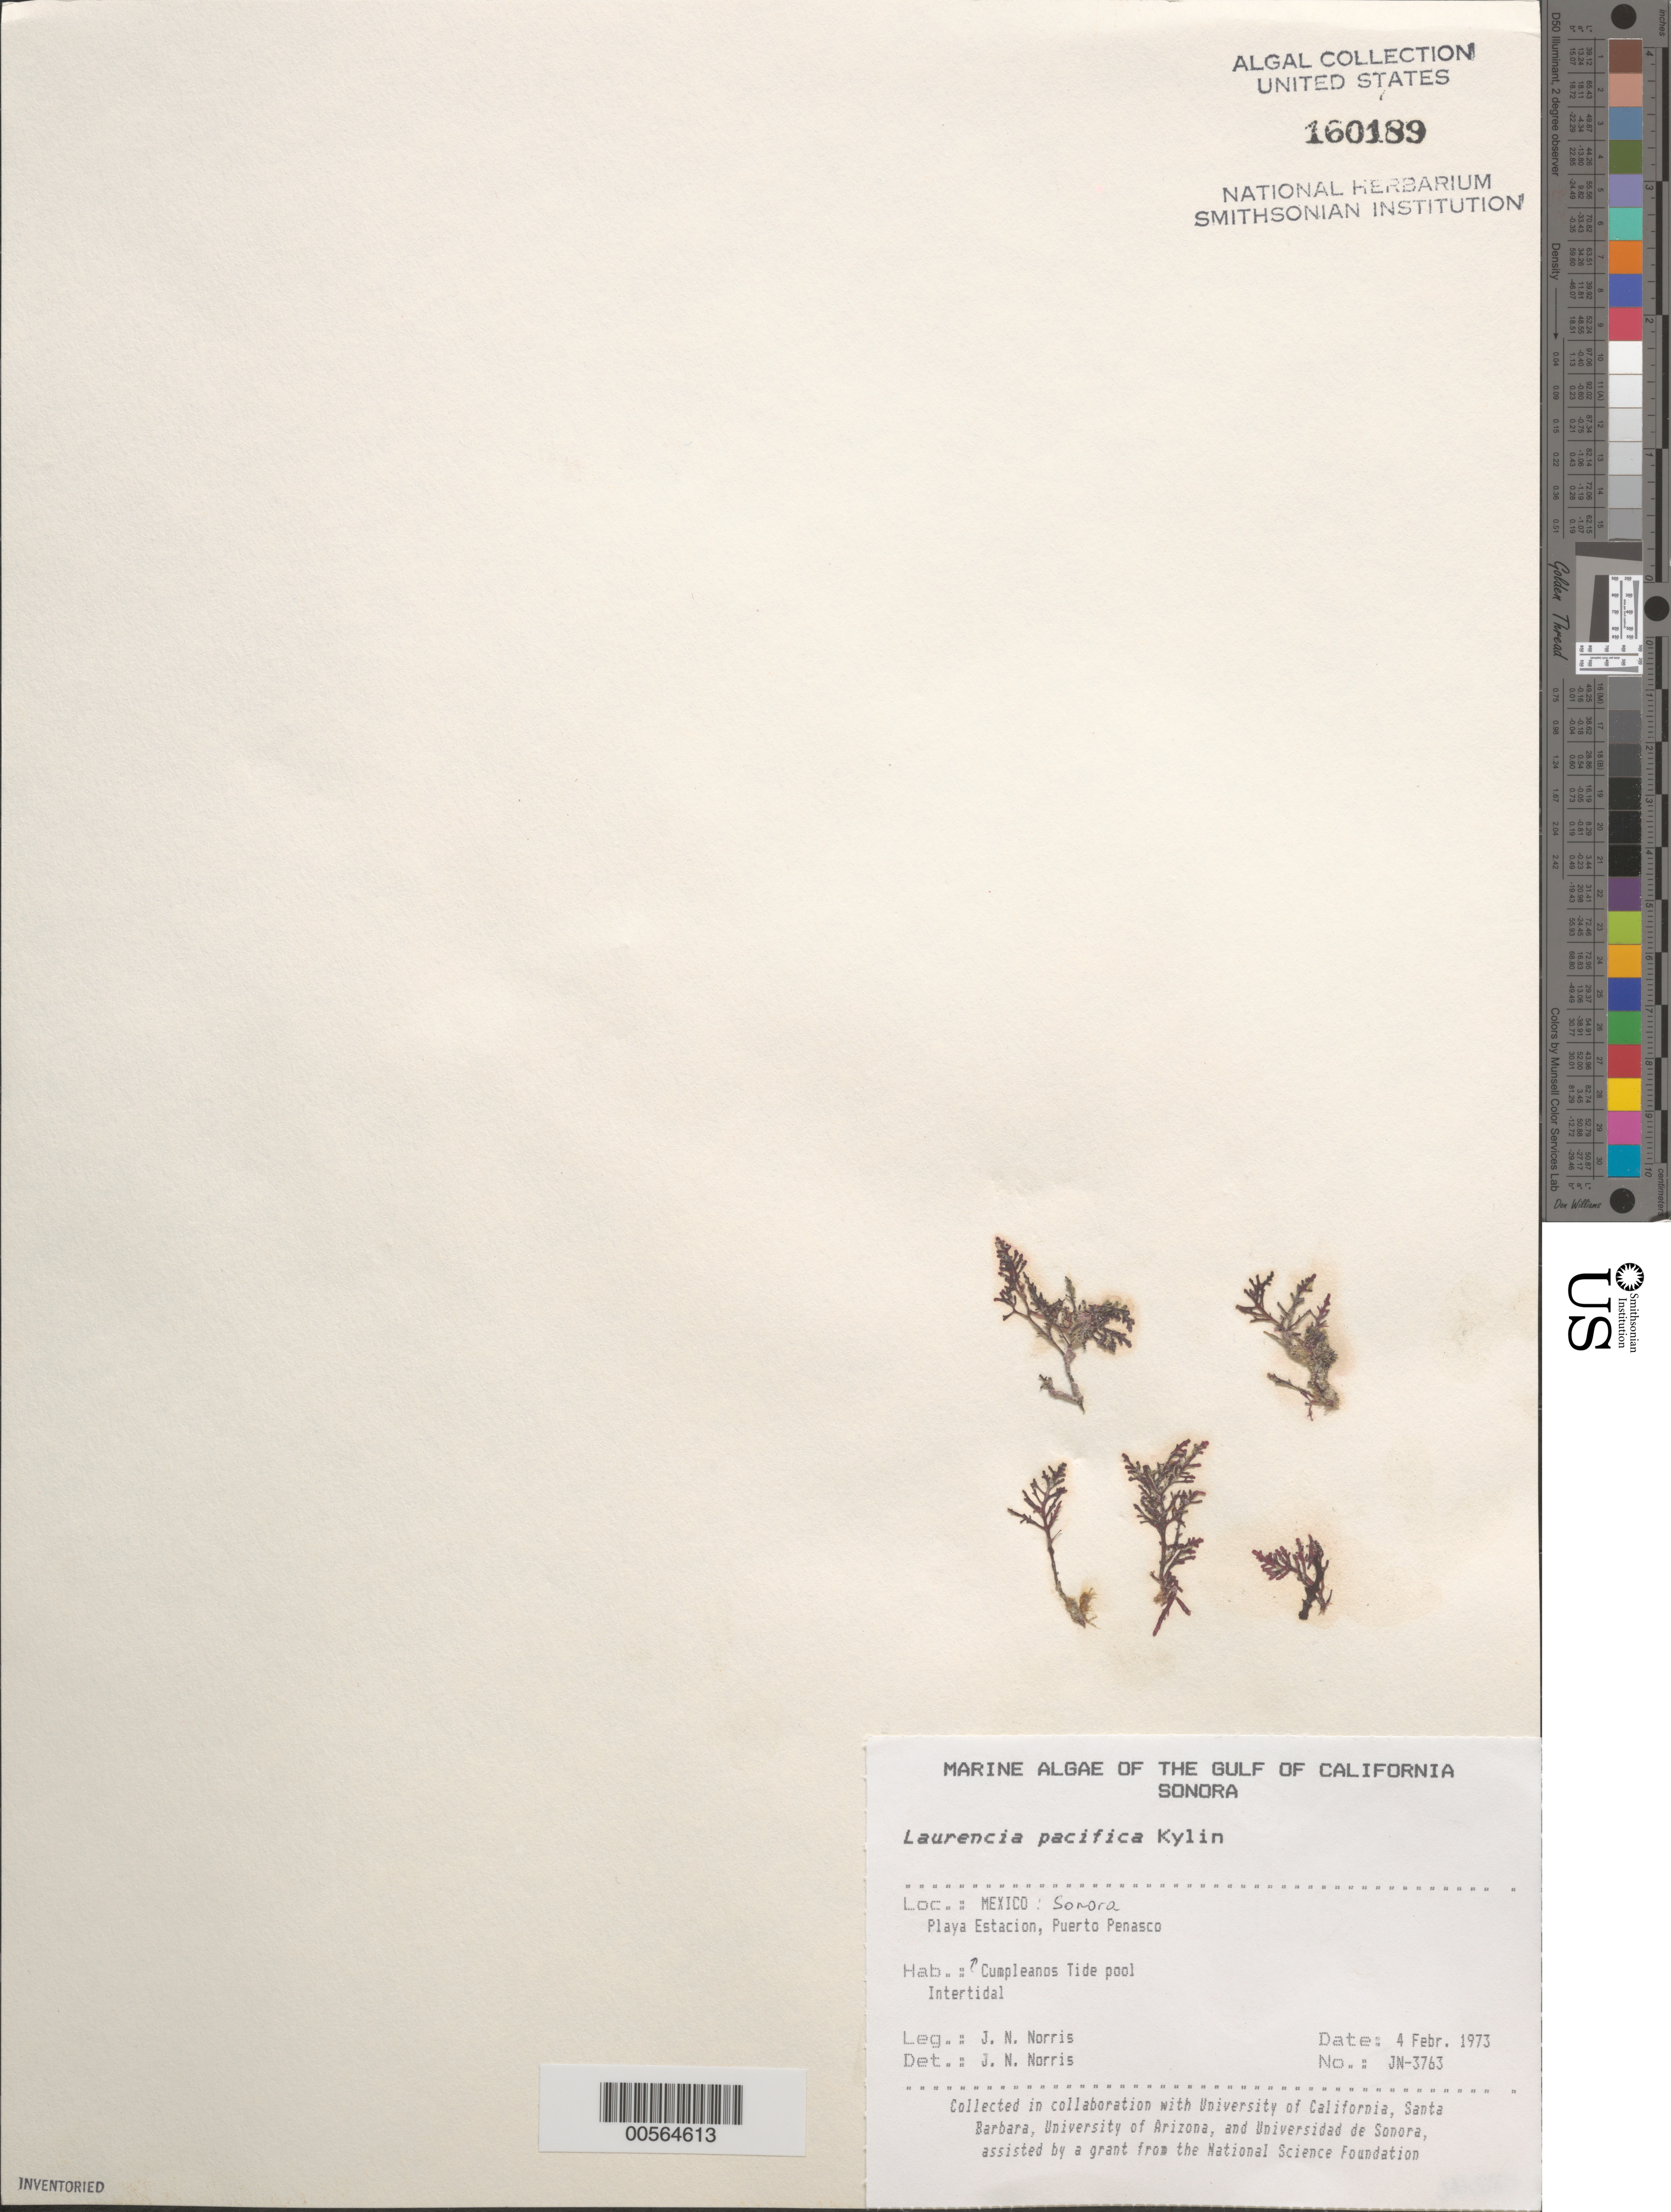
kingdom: Plantae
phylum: Rhodophyta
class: Florideophyceae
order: Ceramiales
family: Rhodomelaceae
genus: Laurencia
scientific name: Laurencia pacifica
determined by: Norris, James N.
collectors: J. N. Norris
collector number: JN-3763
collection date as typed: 04 Feb 1973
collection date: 1973-02-04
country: Mexico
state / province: Sonora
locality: Playa Estacion, Puerto Penasco, Cumpleanos tide pool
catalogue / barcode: US 160189